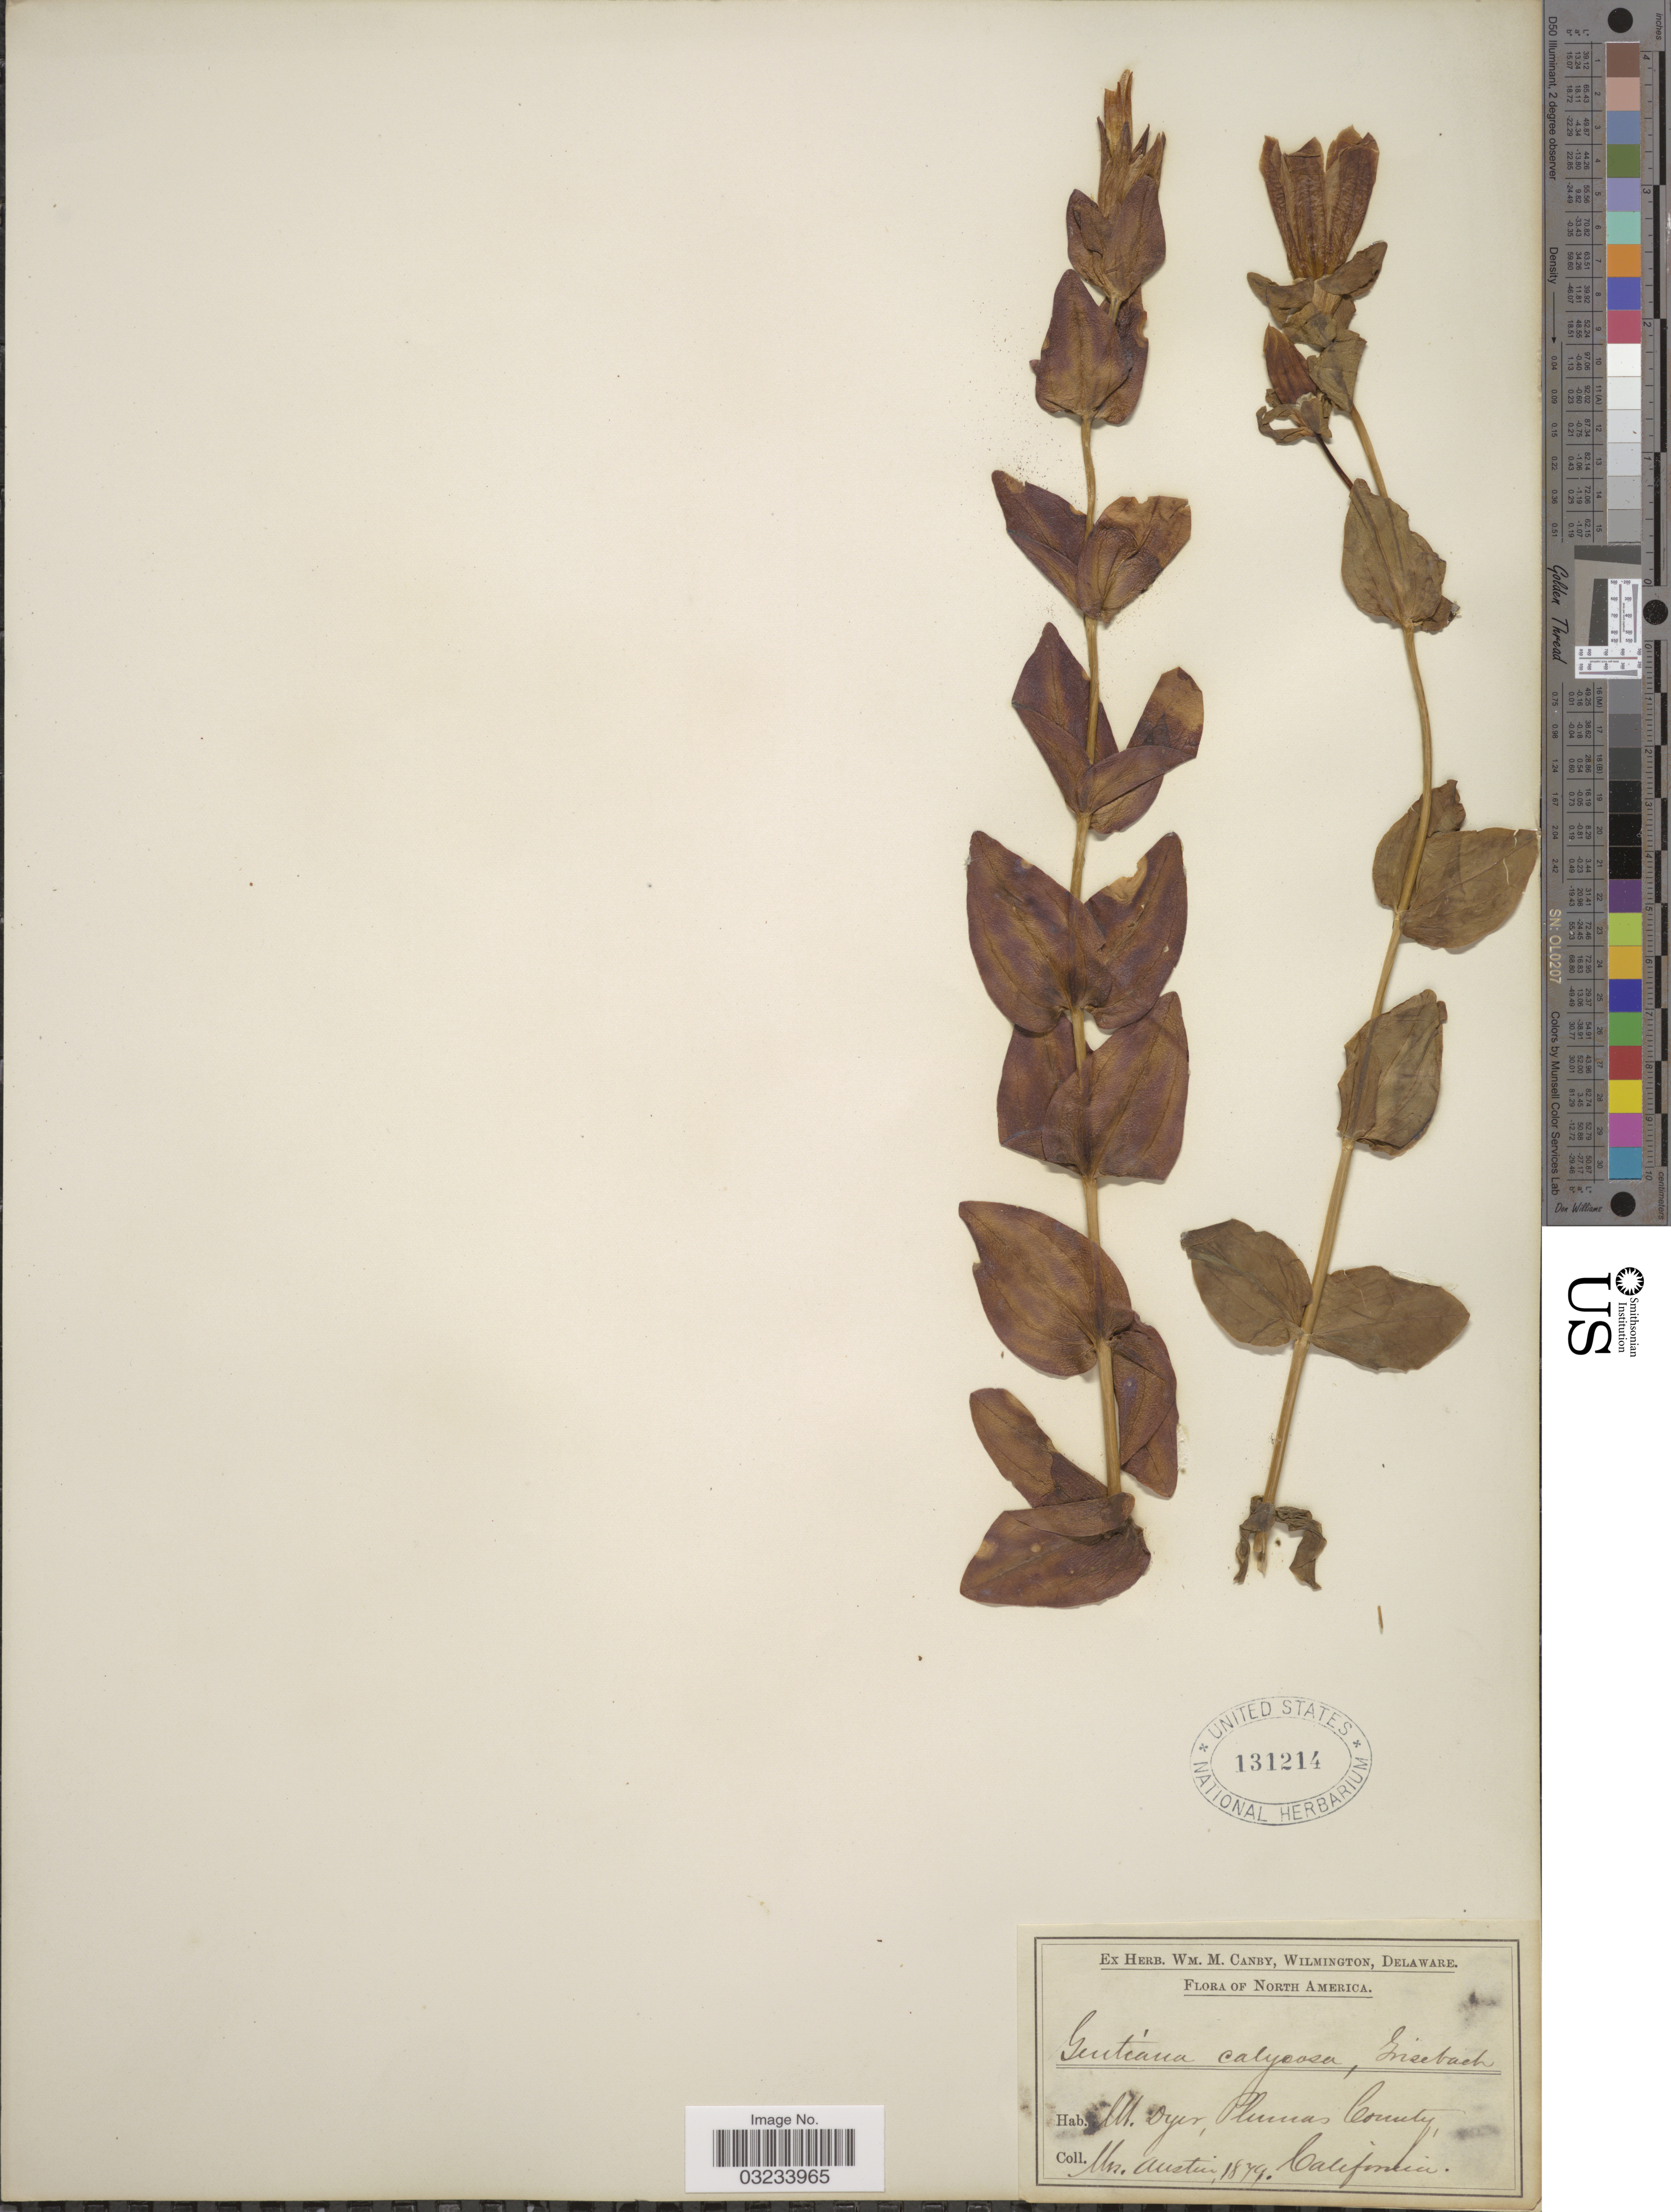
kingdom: Plantae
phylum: Tracheophyta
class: Magnoliopsida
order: Gentianales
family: Gentianaceae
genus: Gentiana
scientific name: Gentiana calycosa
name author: Griseb.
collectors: R. Austin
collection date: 1879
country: United States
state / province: California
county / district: Plumas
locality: Mt. Dyer, Plumas County.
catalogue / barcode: US 131214